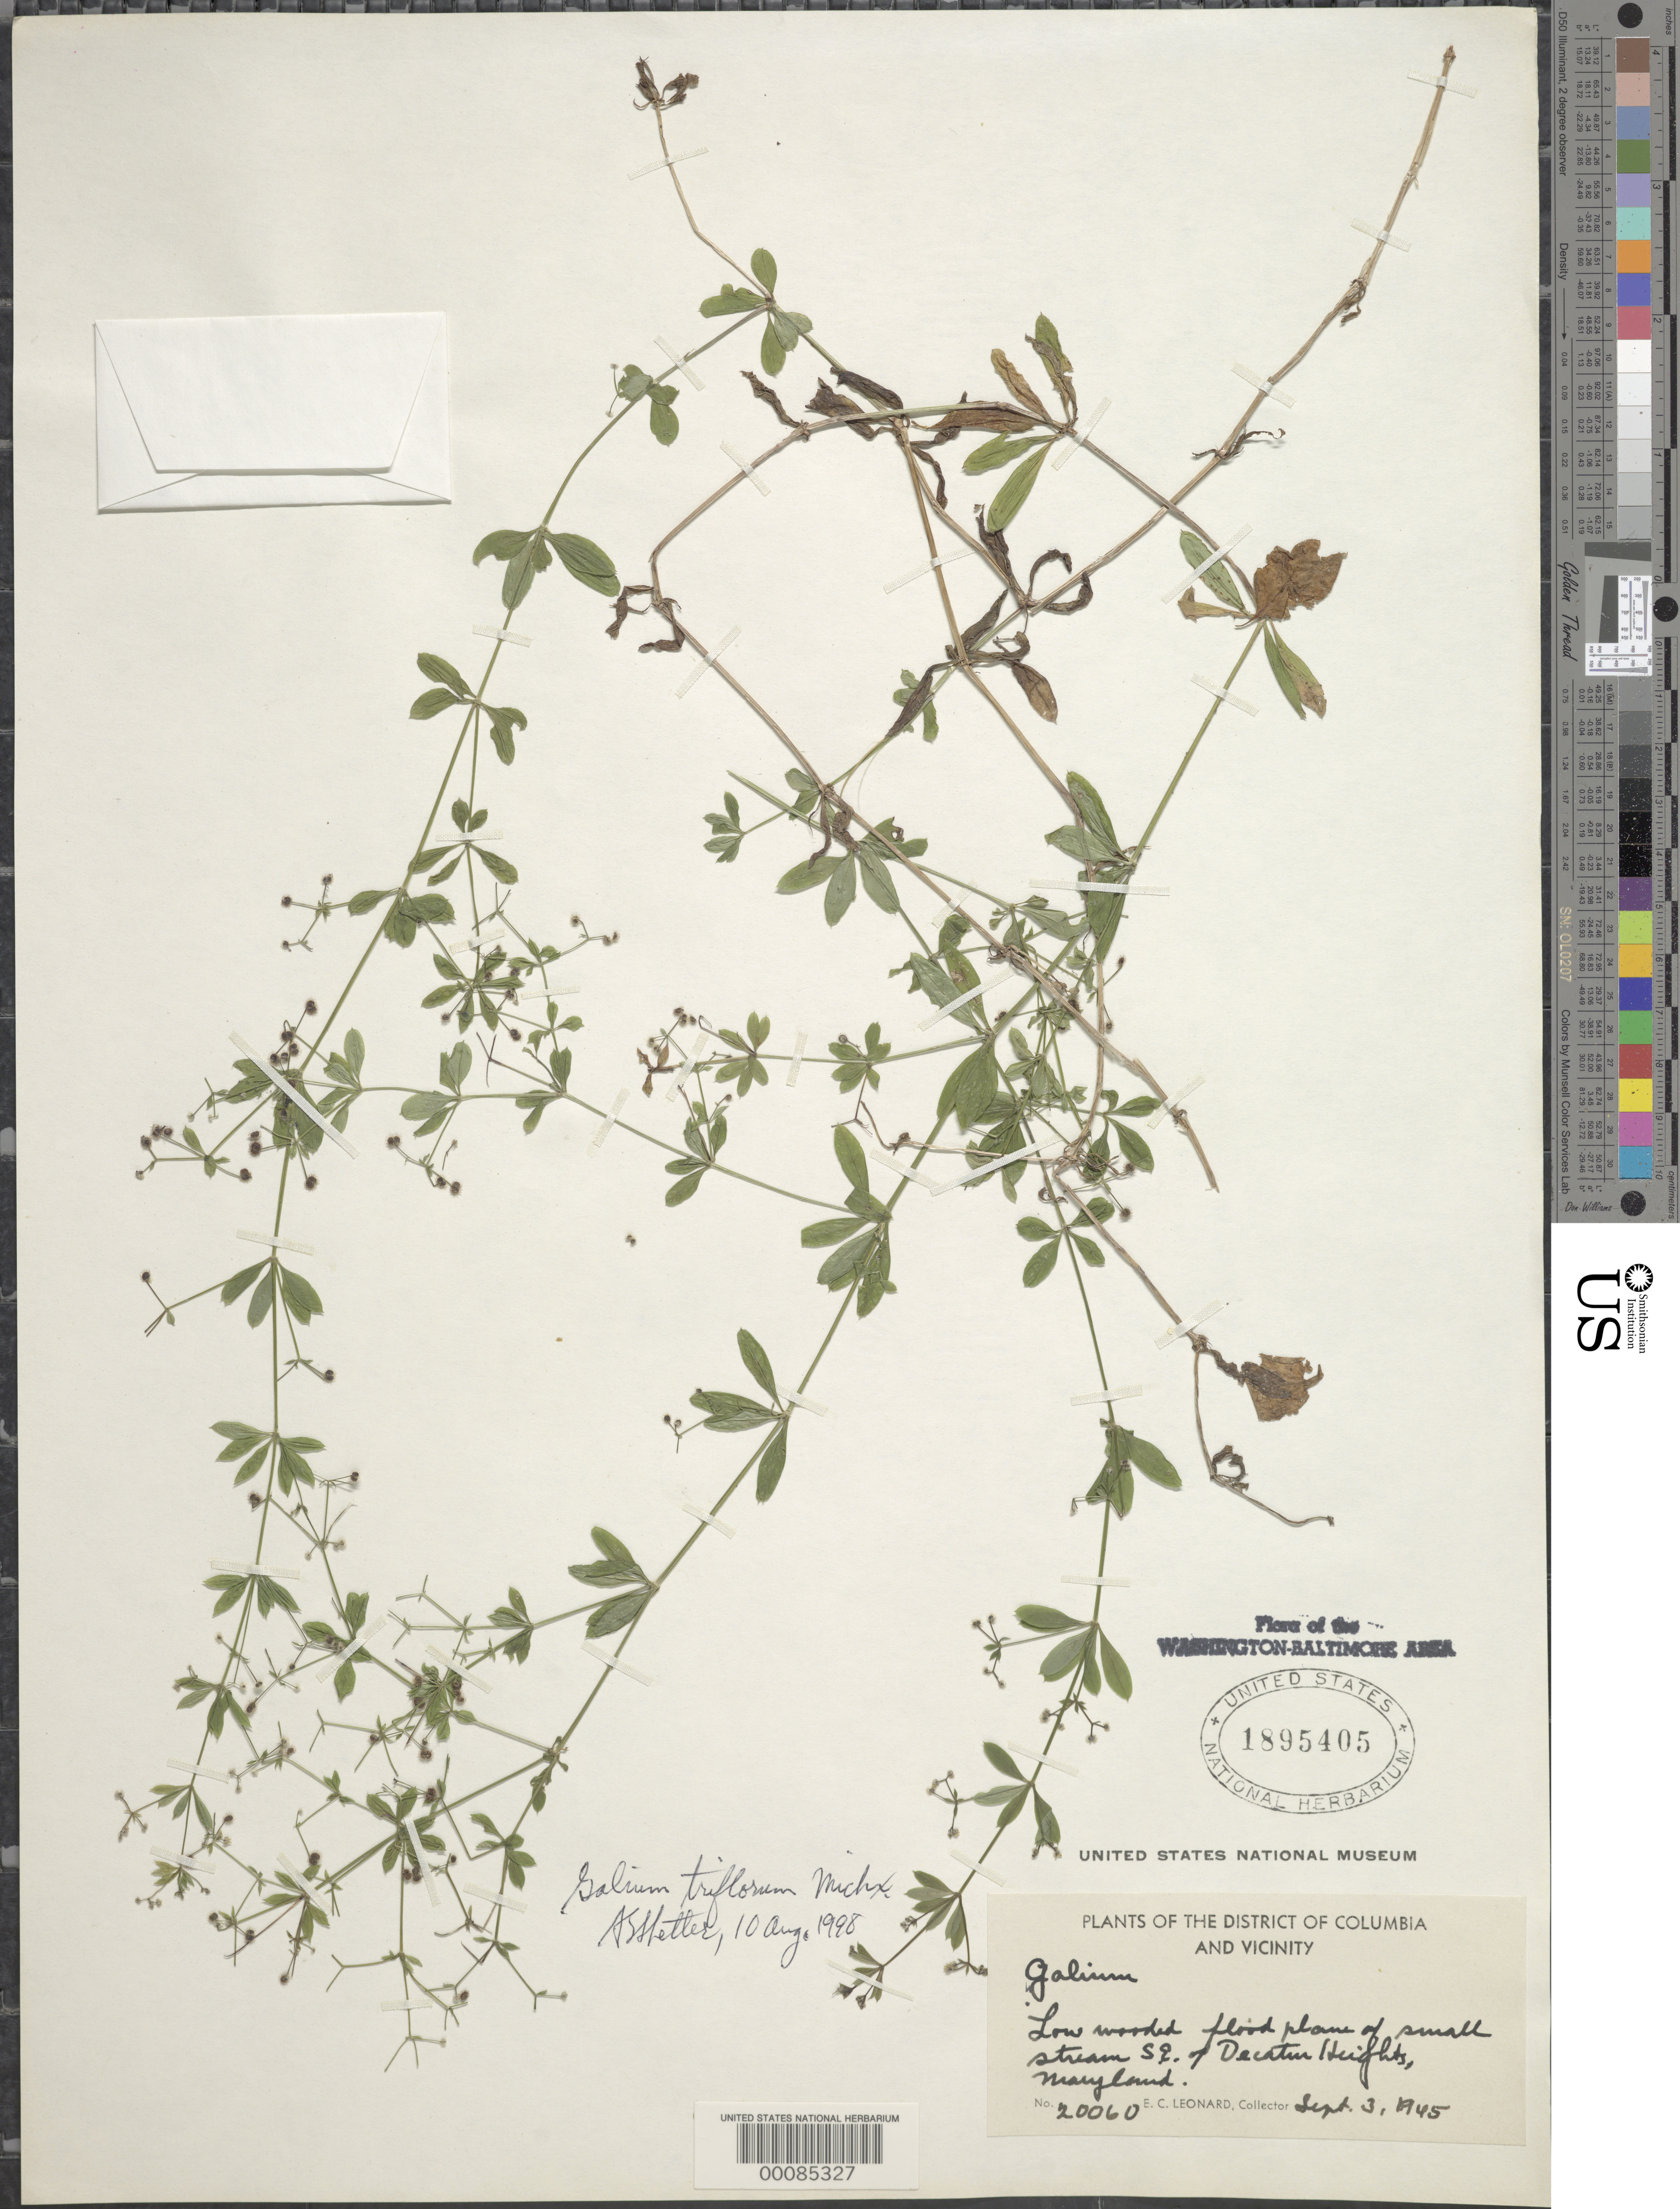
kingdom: Plantae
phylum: Tracheophyta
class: Magnoliopsida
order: Gentianales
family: Rubiaceae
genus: Galium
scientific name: Galium triflorum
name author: Michx.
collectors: E. C. Leonard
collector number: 20060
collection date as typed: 03 Sep 1945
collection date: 1945-09-03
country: United States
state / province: Maryland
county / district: Prince George's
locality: SE of Decatur Heights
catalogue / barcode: US 1895405